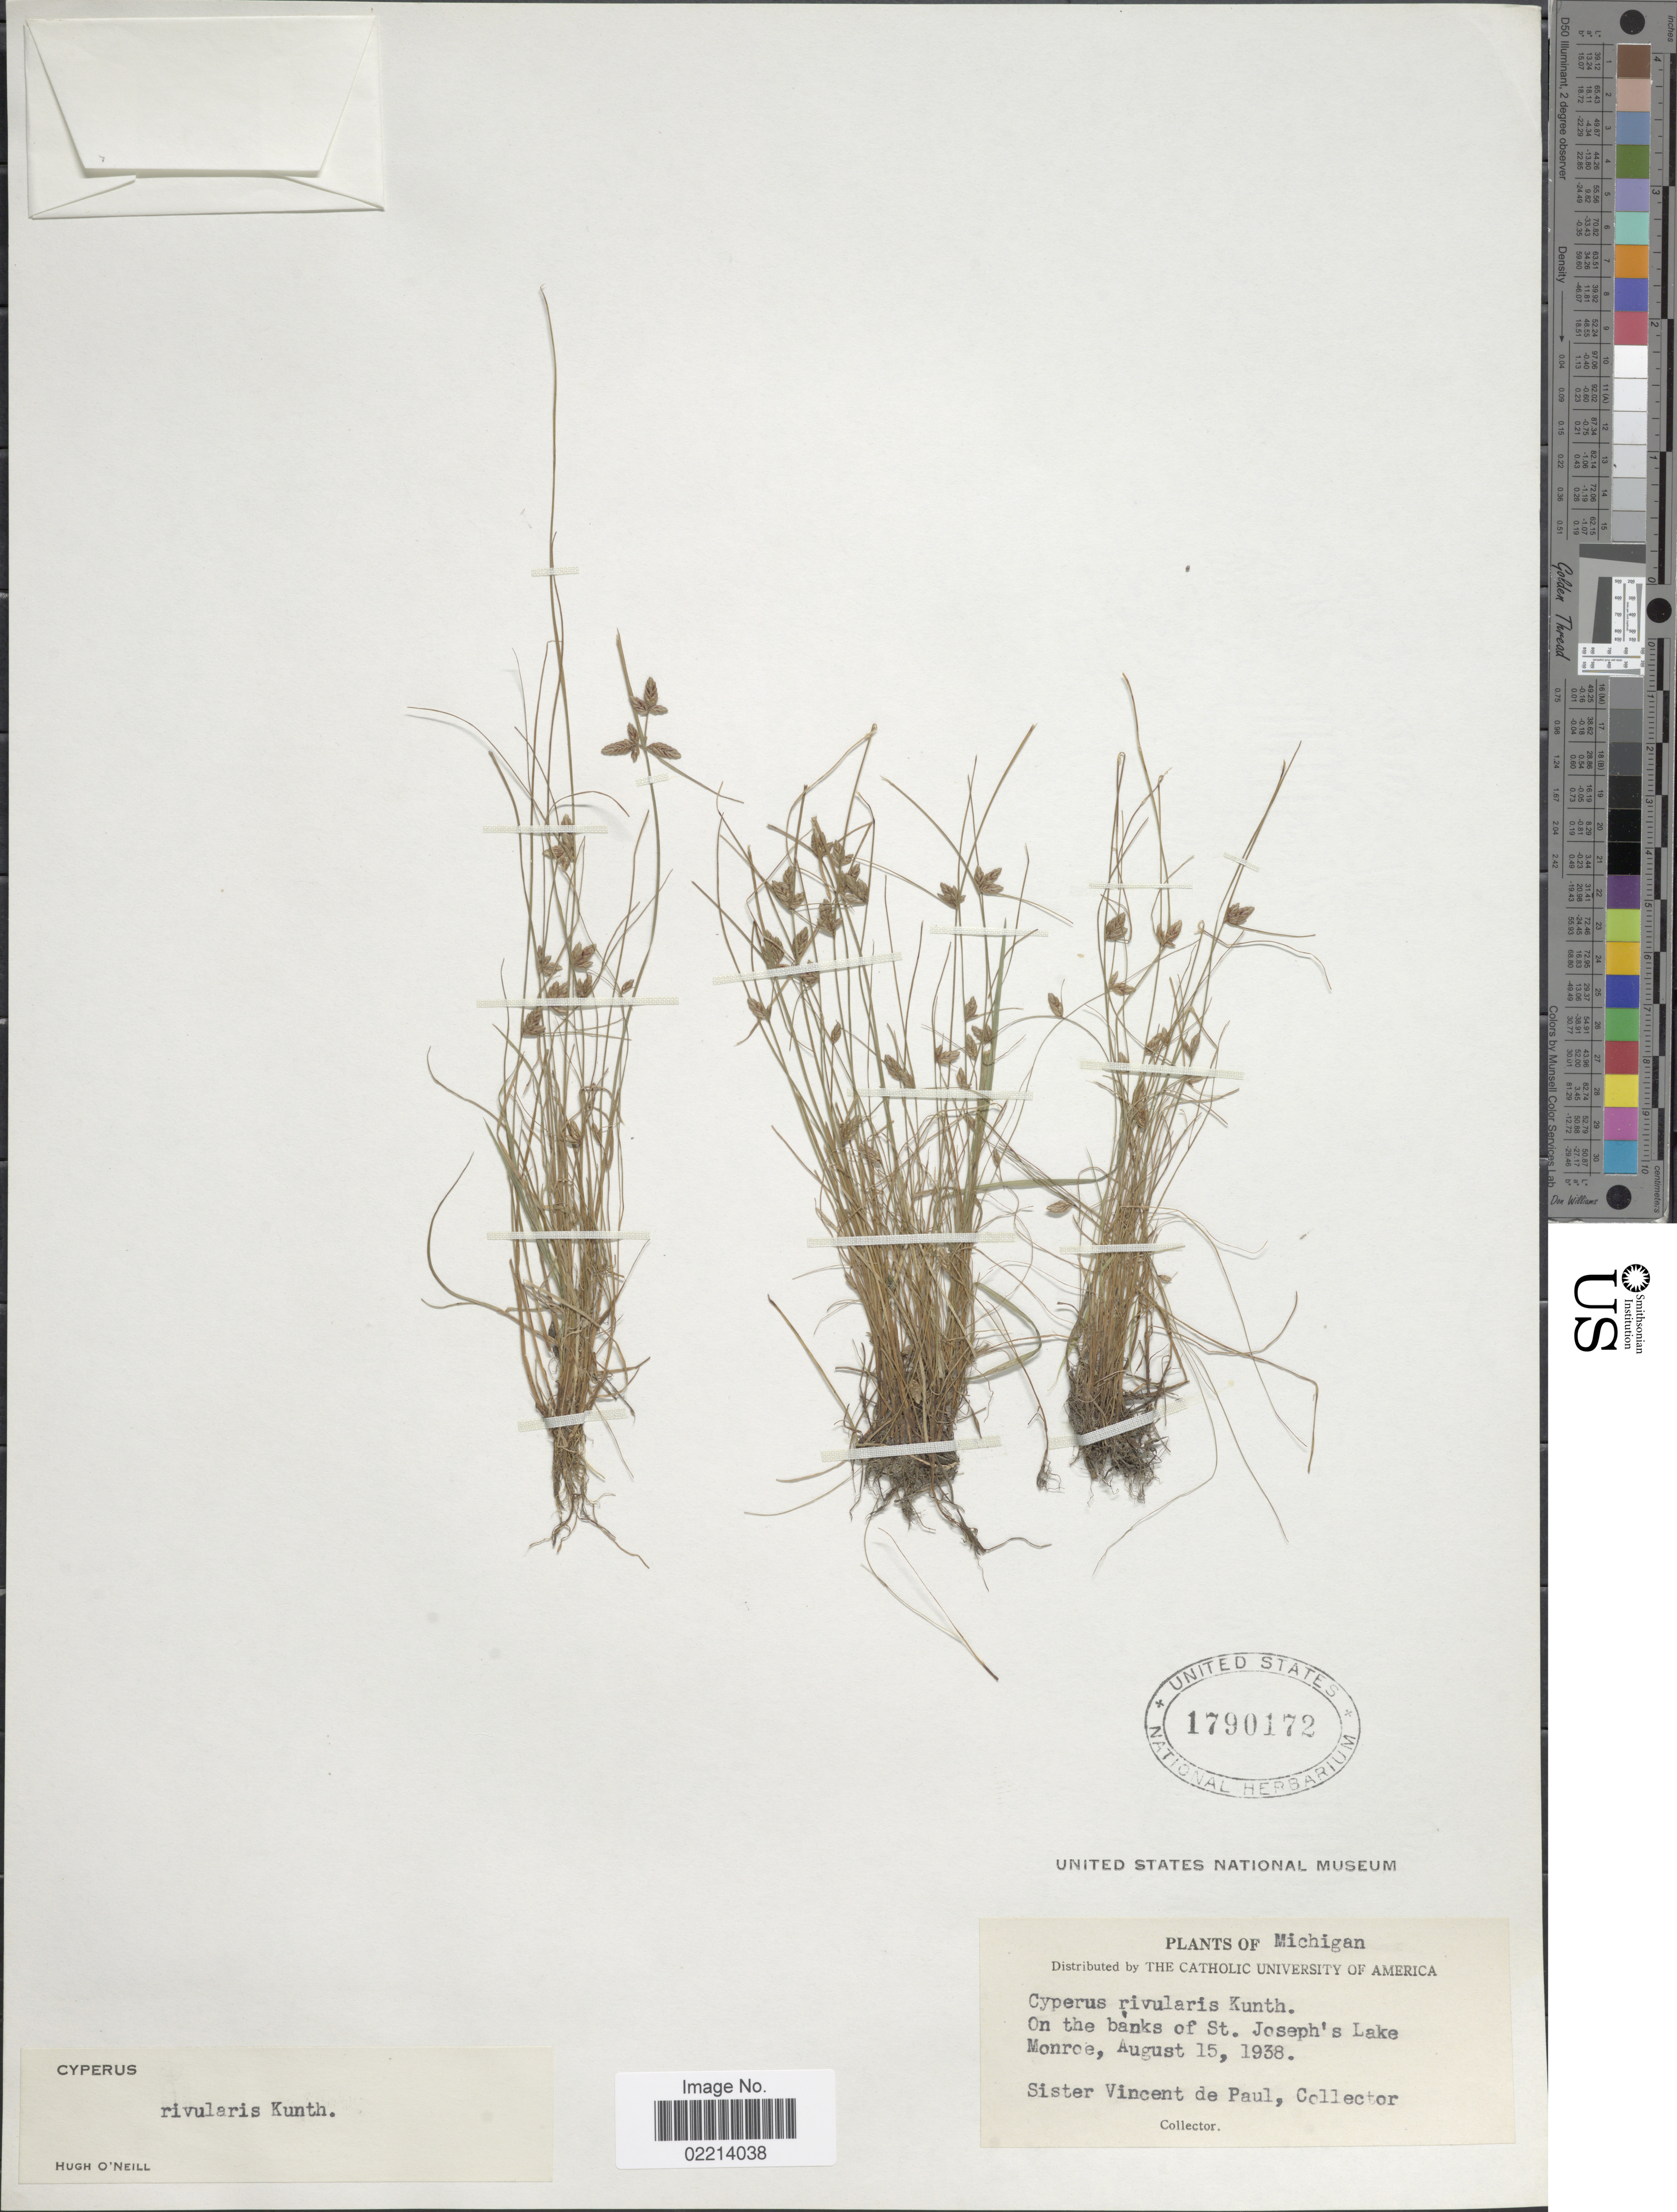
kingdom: Plantae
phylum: Tracheophyta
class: Liliopsida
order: Poales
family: Cyperaceae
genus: Cyperus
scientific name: Cyperus bipartitus Torr.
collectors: S. Paul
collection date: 1938-08-15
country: United States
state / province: Michigan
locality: On the banks of St. Joseph's Lake Monroe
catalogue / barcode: US 1790172